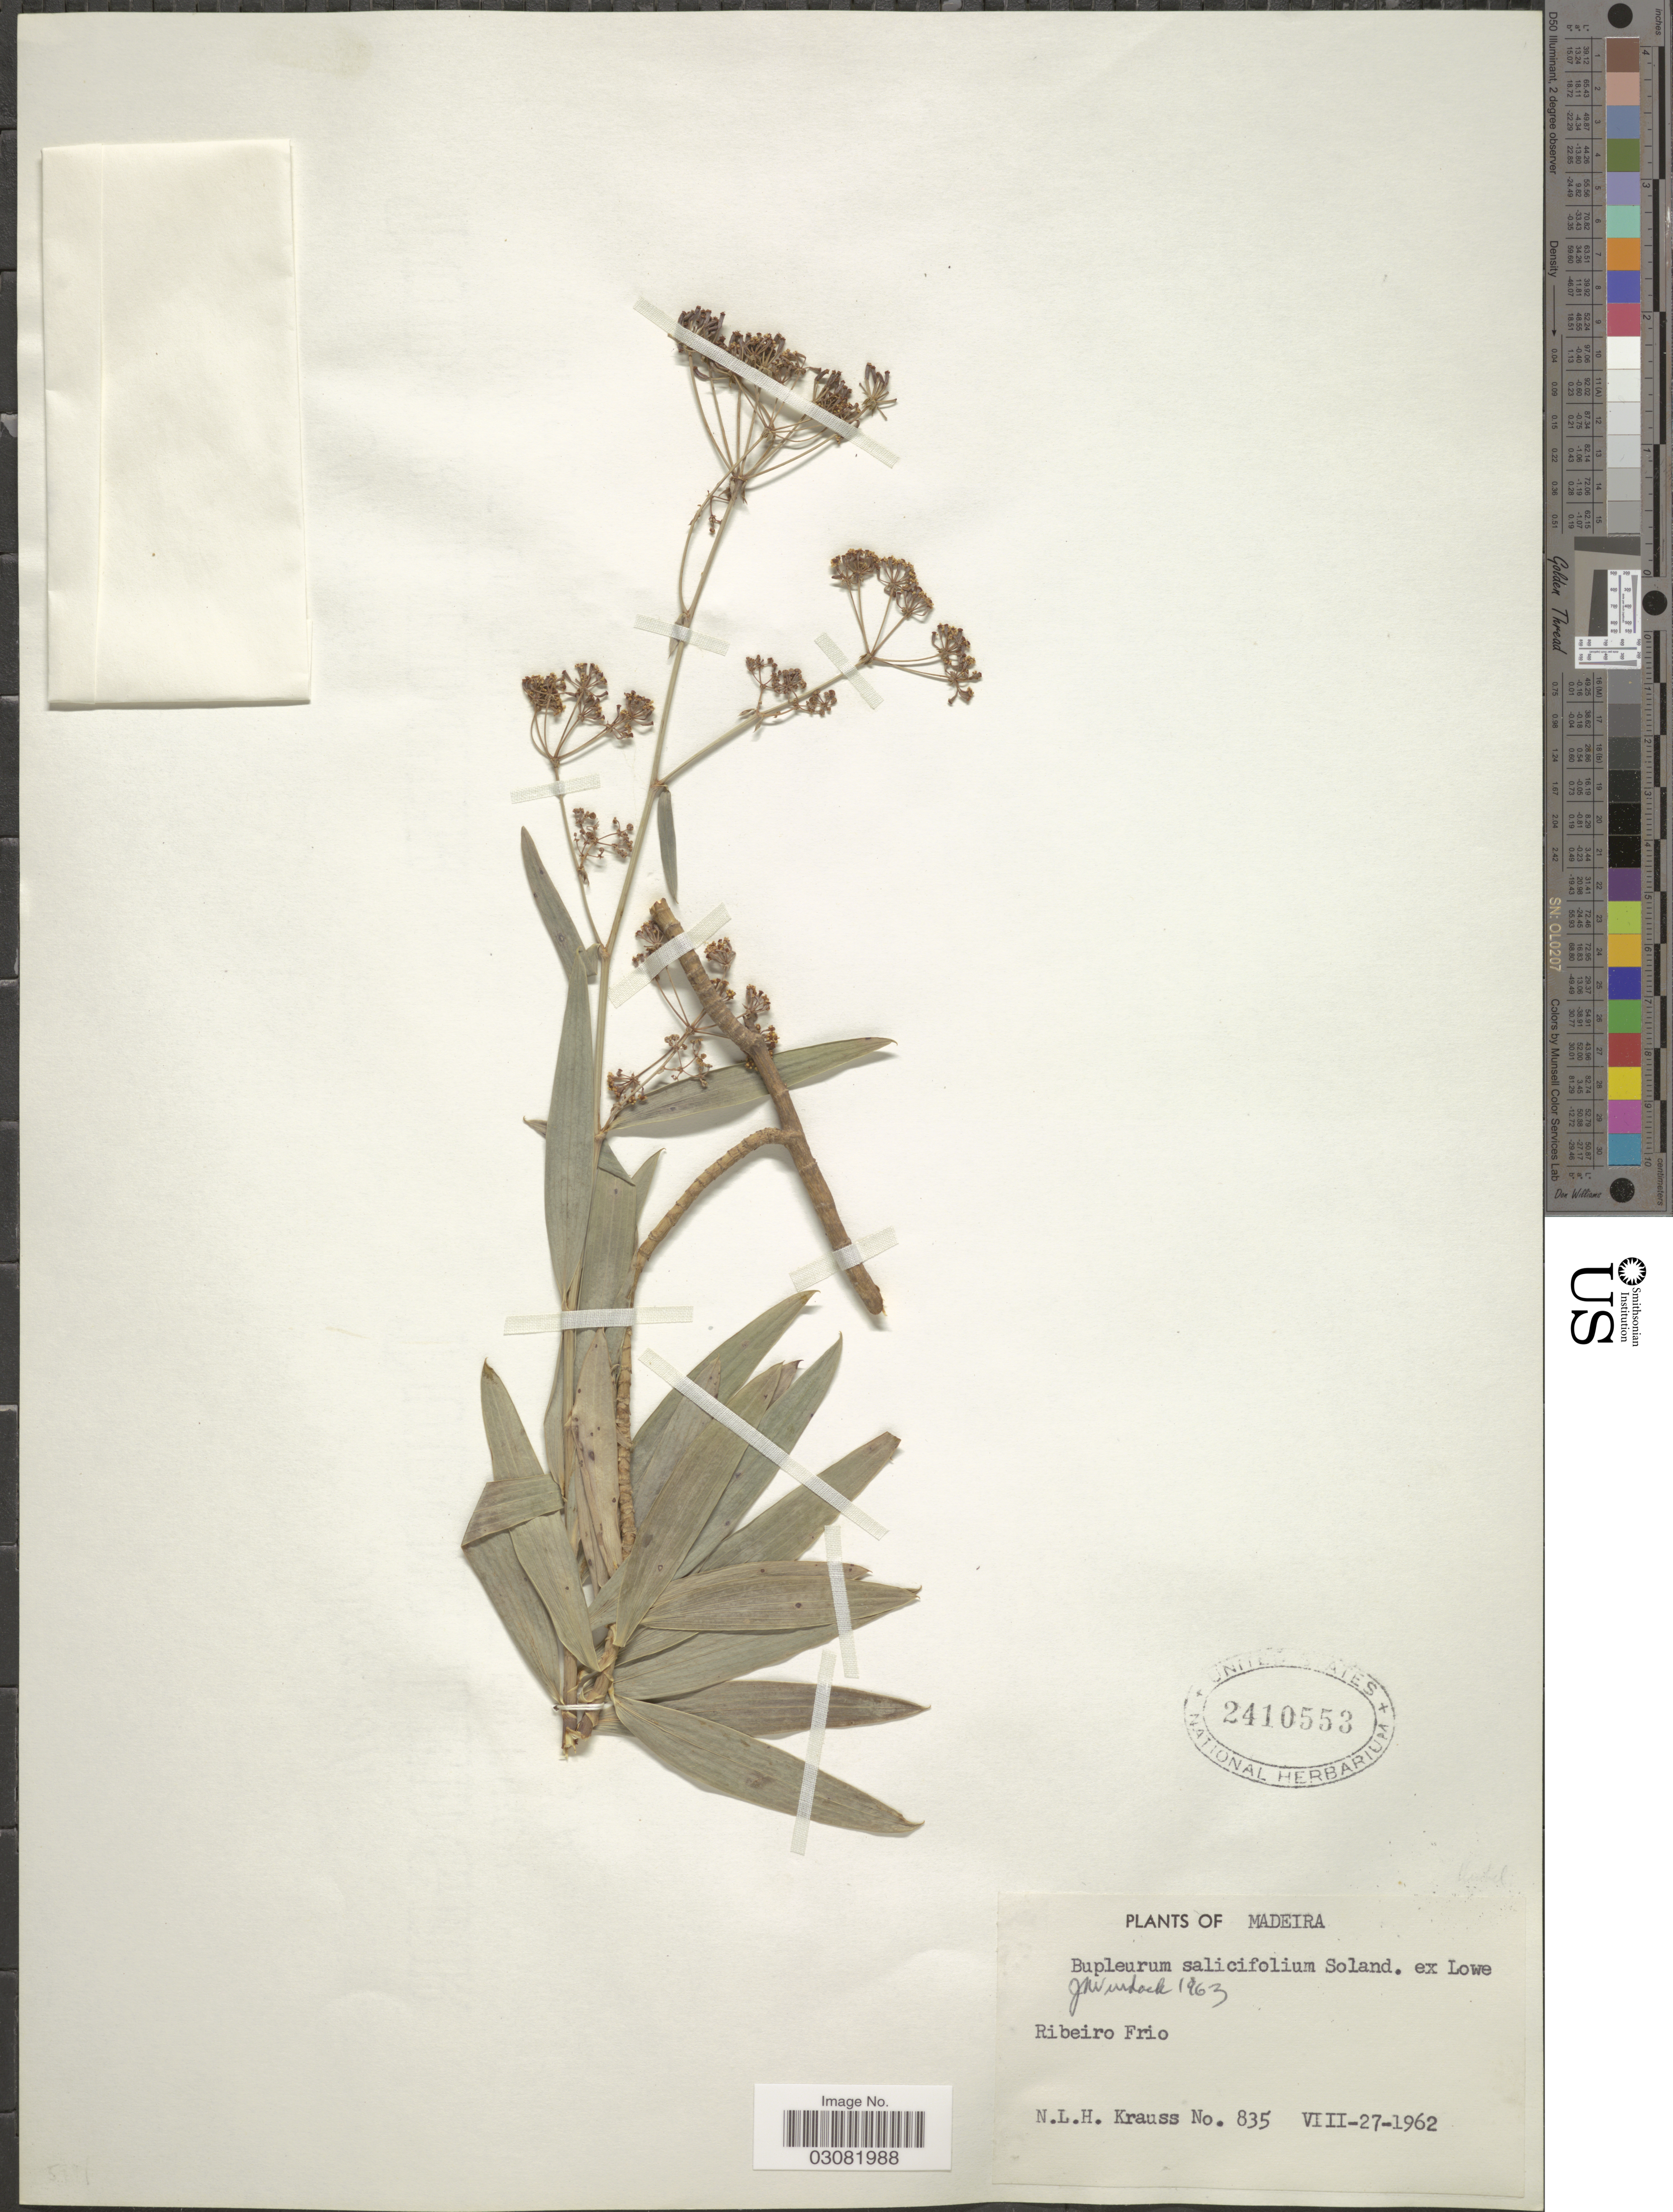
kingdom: Plantae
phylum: Tracheophyta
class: Magnoliopsida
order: Apiales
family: Apiaceae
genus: Bupleurum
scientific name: Bupleurum salicifolium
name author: R. Br.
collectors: N. Krauss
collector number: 835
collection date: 1962-08-27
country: Portugal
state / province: Madeira (Aut. Reg.)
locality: Ribeiro Frio.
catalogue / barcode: US 2410553